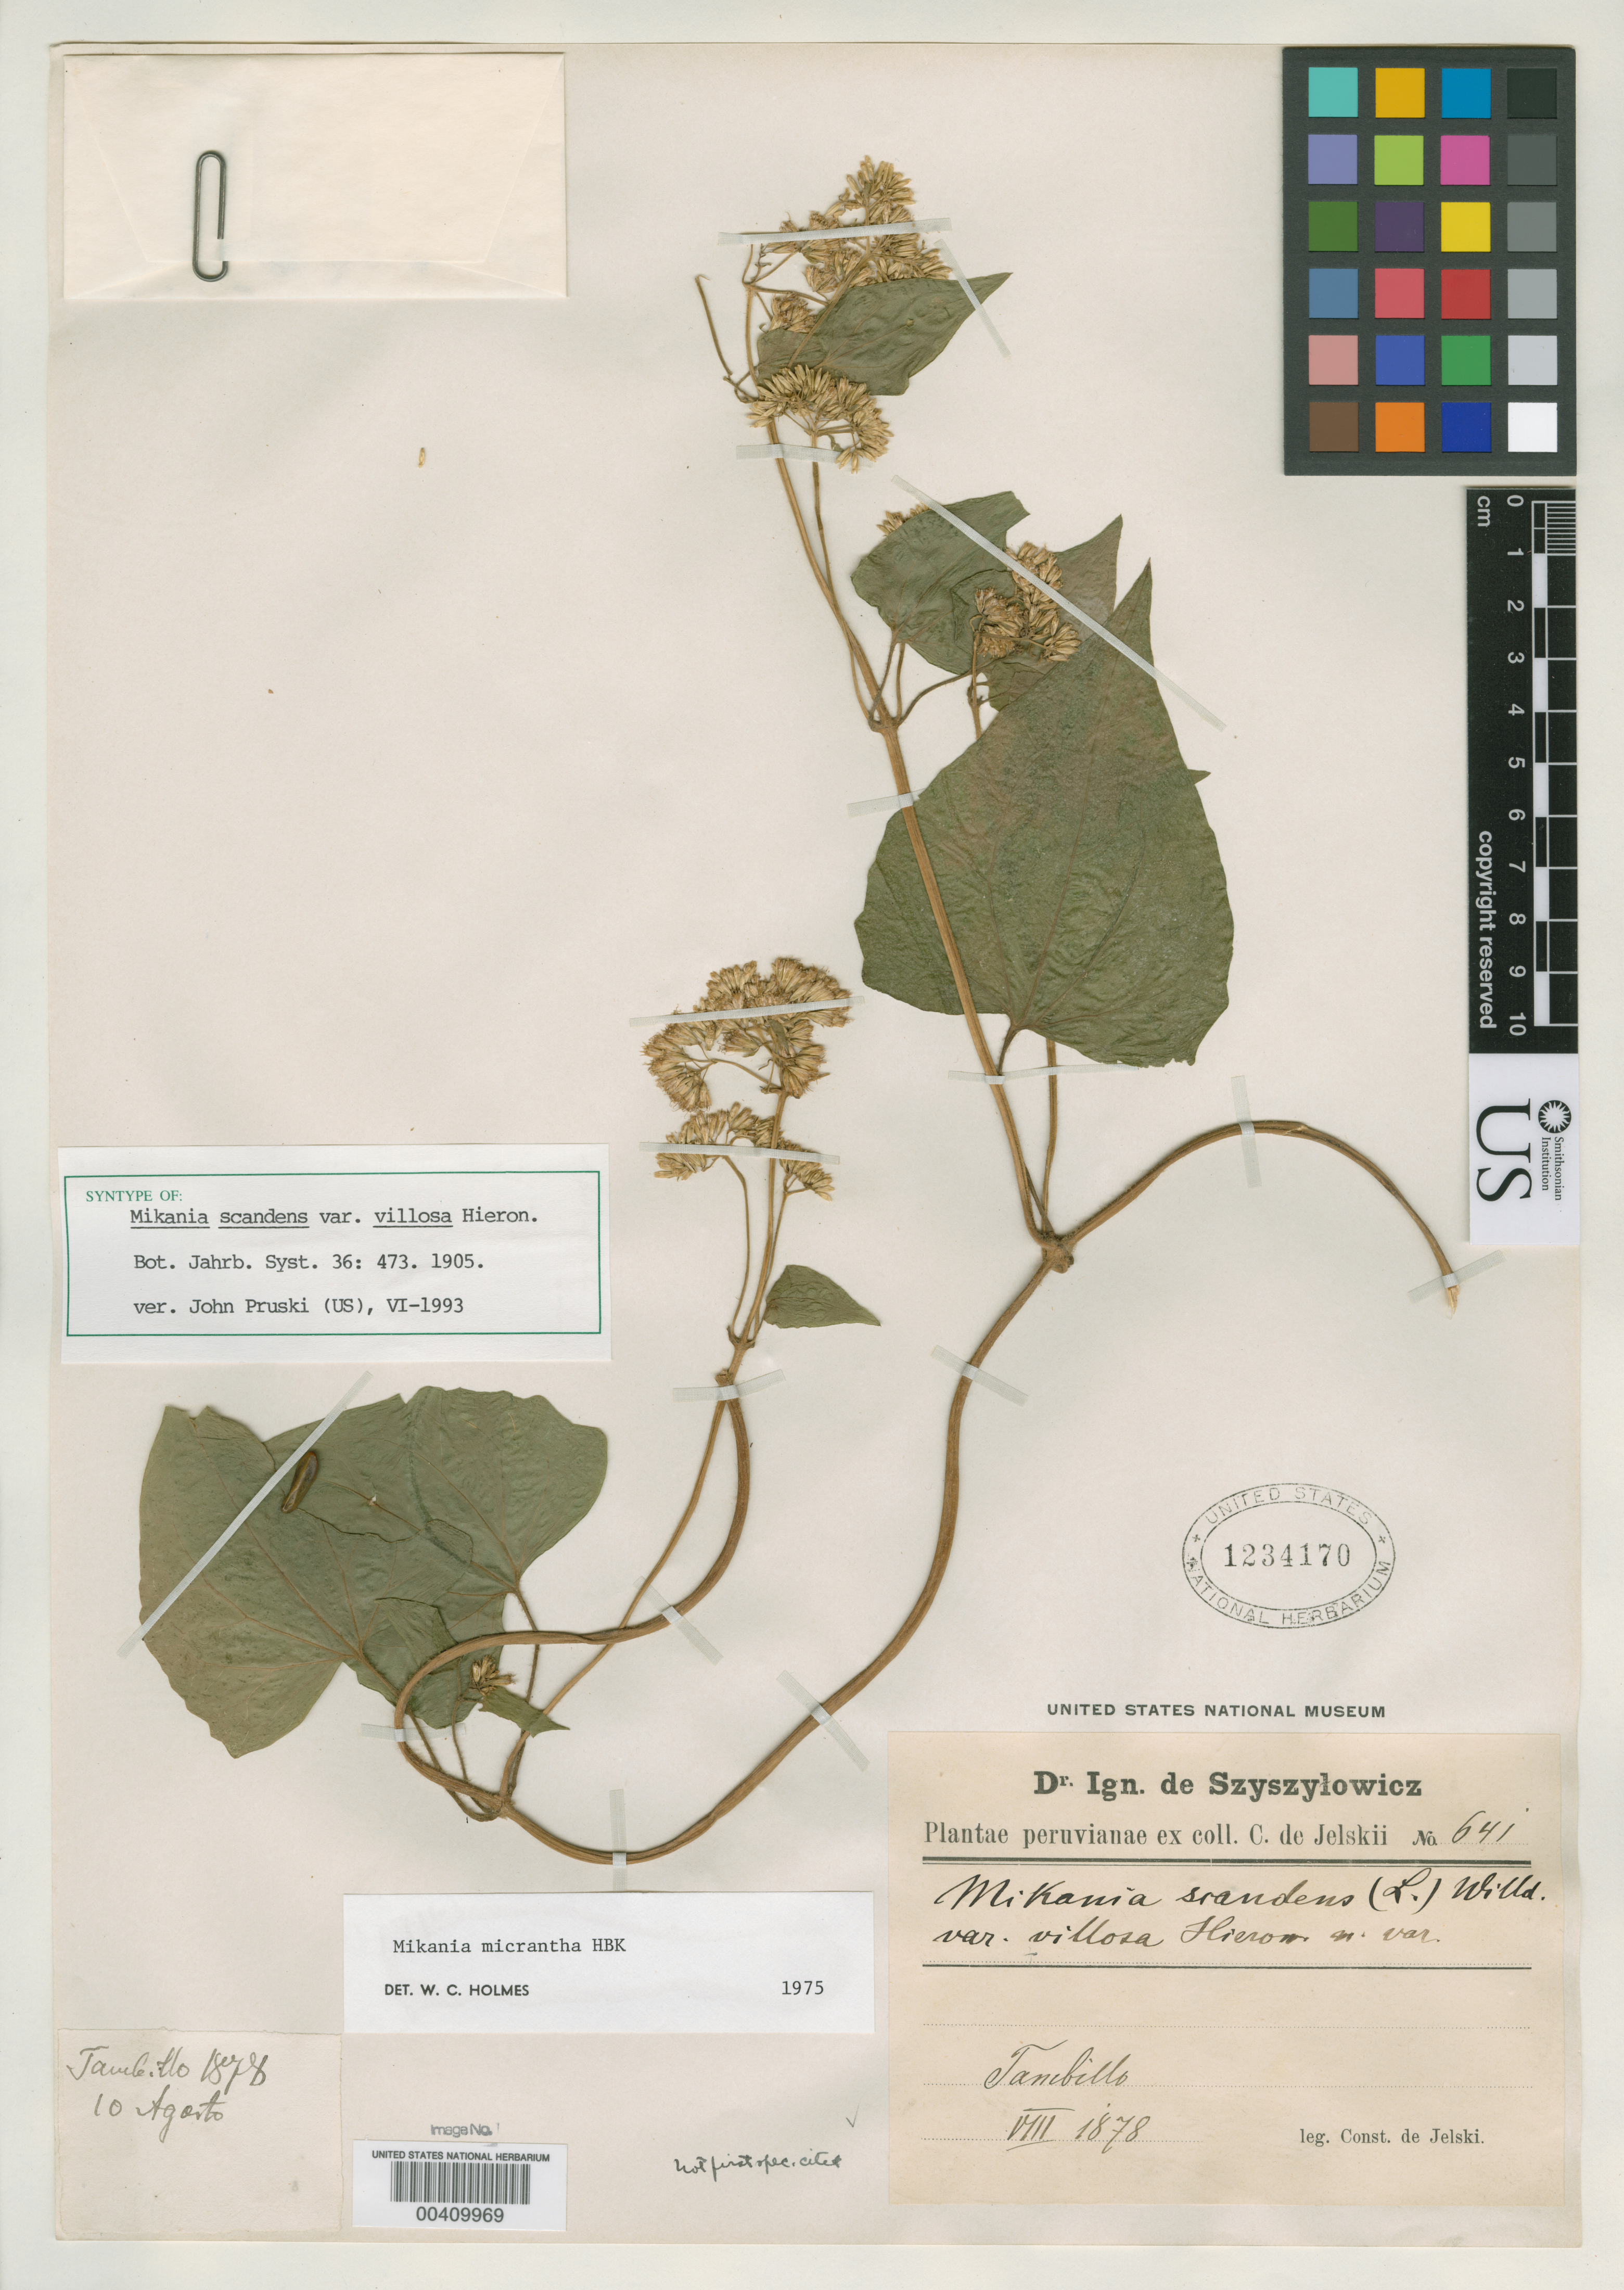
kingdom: Plantae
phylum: Tracheophyta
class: Magnoliopsida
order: Asterales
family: Asteraceae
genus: Mikania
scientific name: Mikania scandens var. villosa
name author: Hieron.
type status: Syntype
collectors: C. von Jelski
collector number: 641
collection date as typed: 10 Aug 1878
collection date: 1878-08-10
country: Peru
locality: Tambillo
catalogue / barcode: US 1234170